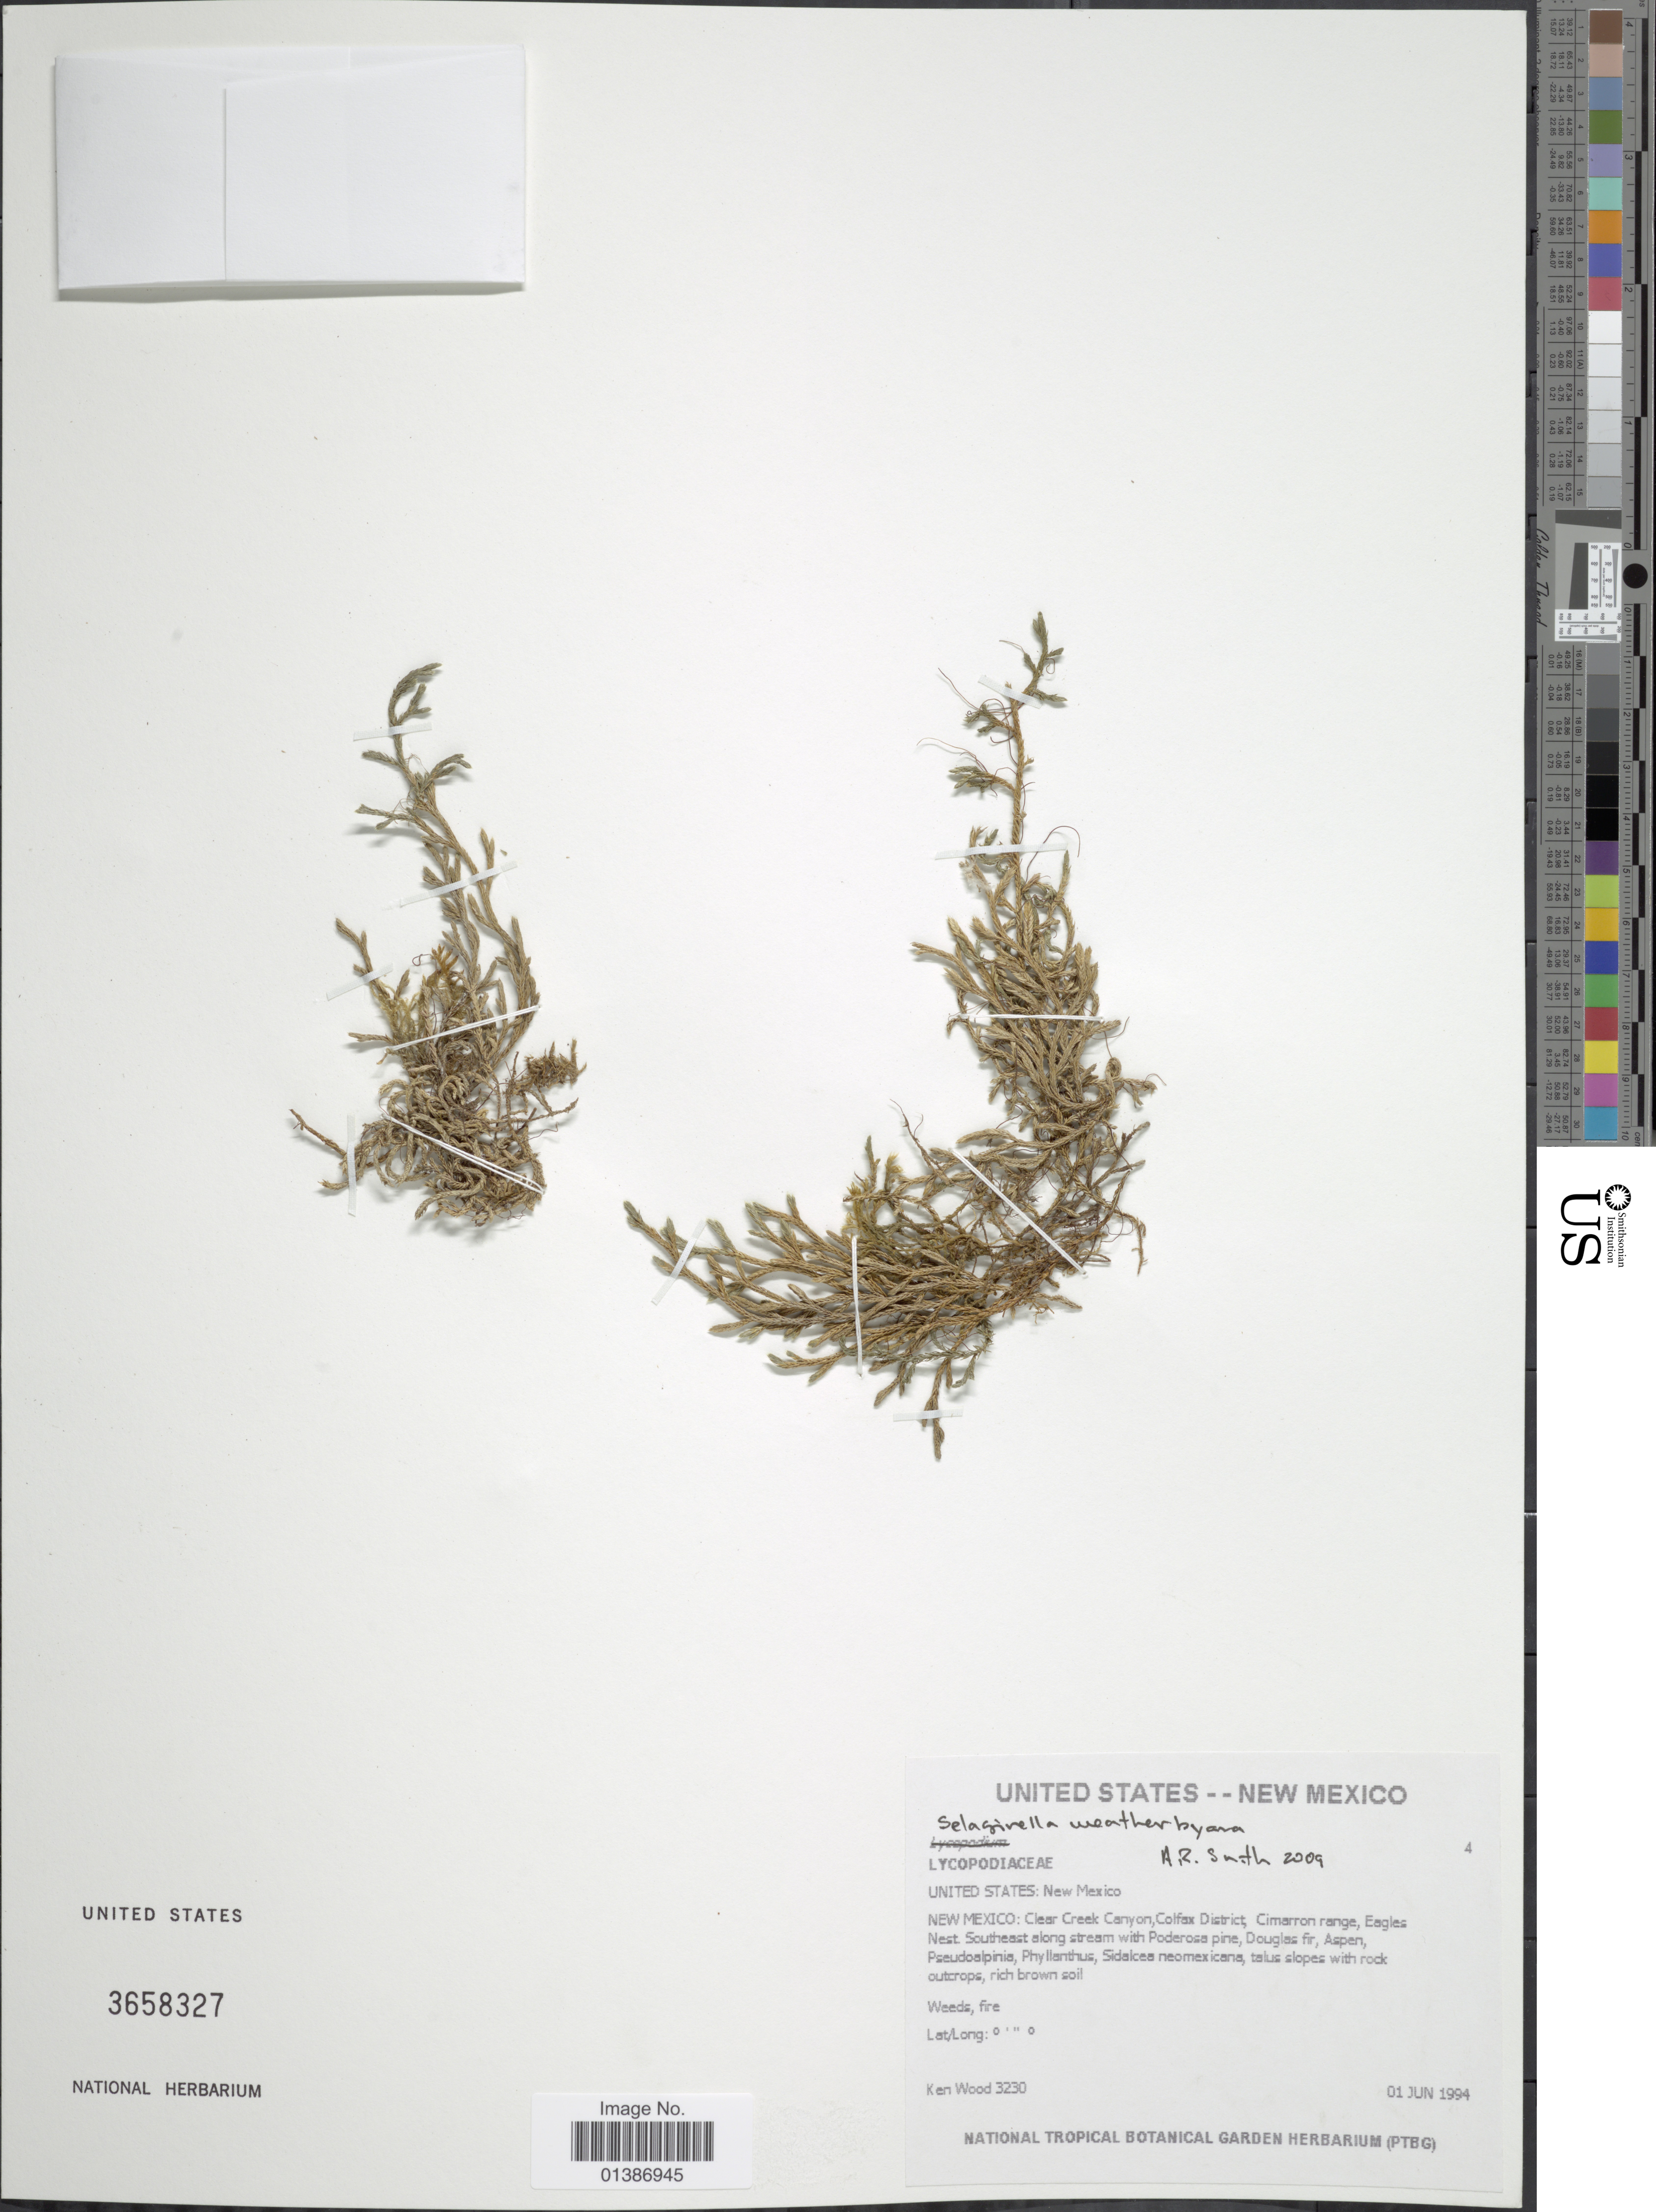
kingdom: Plantae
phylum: Tracheophyta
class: Lycopodiopsida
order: Selaginellales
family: Selaginellaceae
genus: Selaginella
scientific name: Selaginella weatherbiana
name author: R.M. Tryon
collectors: K. R. Wood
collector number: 3230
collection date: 1994-06-01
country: United States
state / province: New Mexico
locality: Clear Creek Canyon, Colfax District, Cimarron range, Eagles Nest.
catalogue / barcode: US 3658327